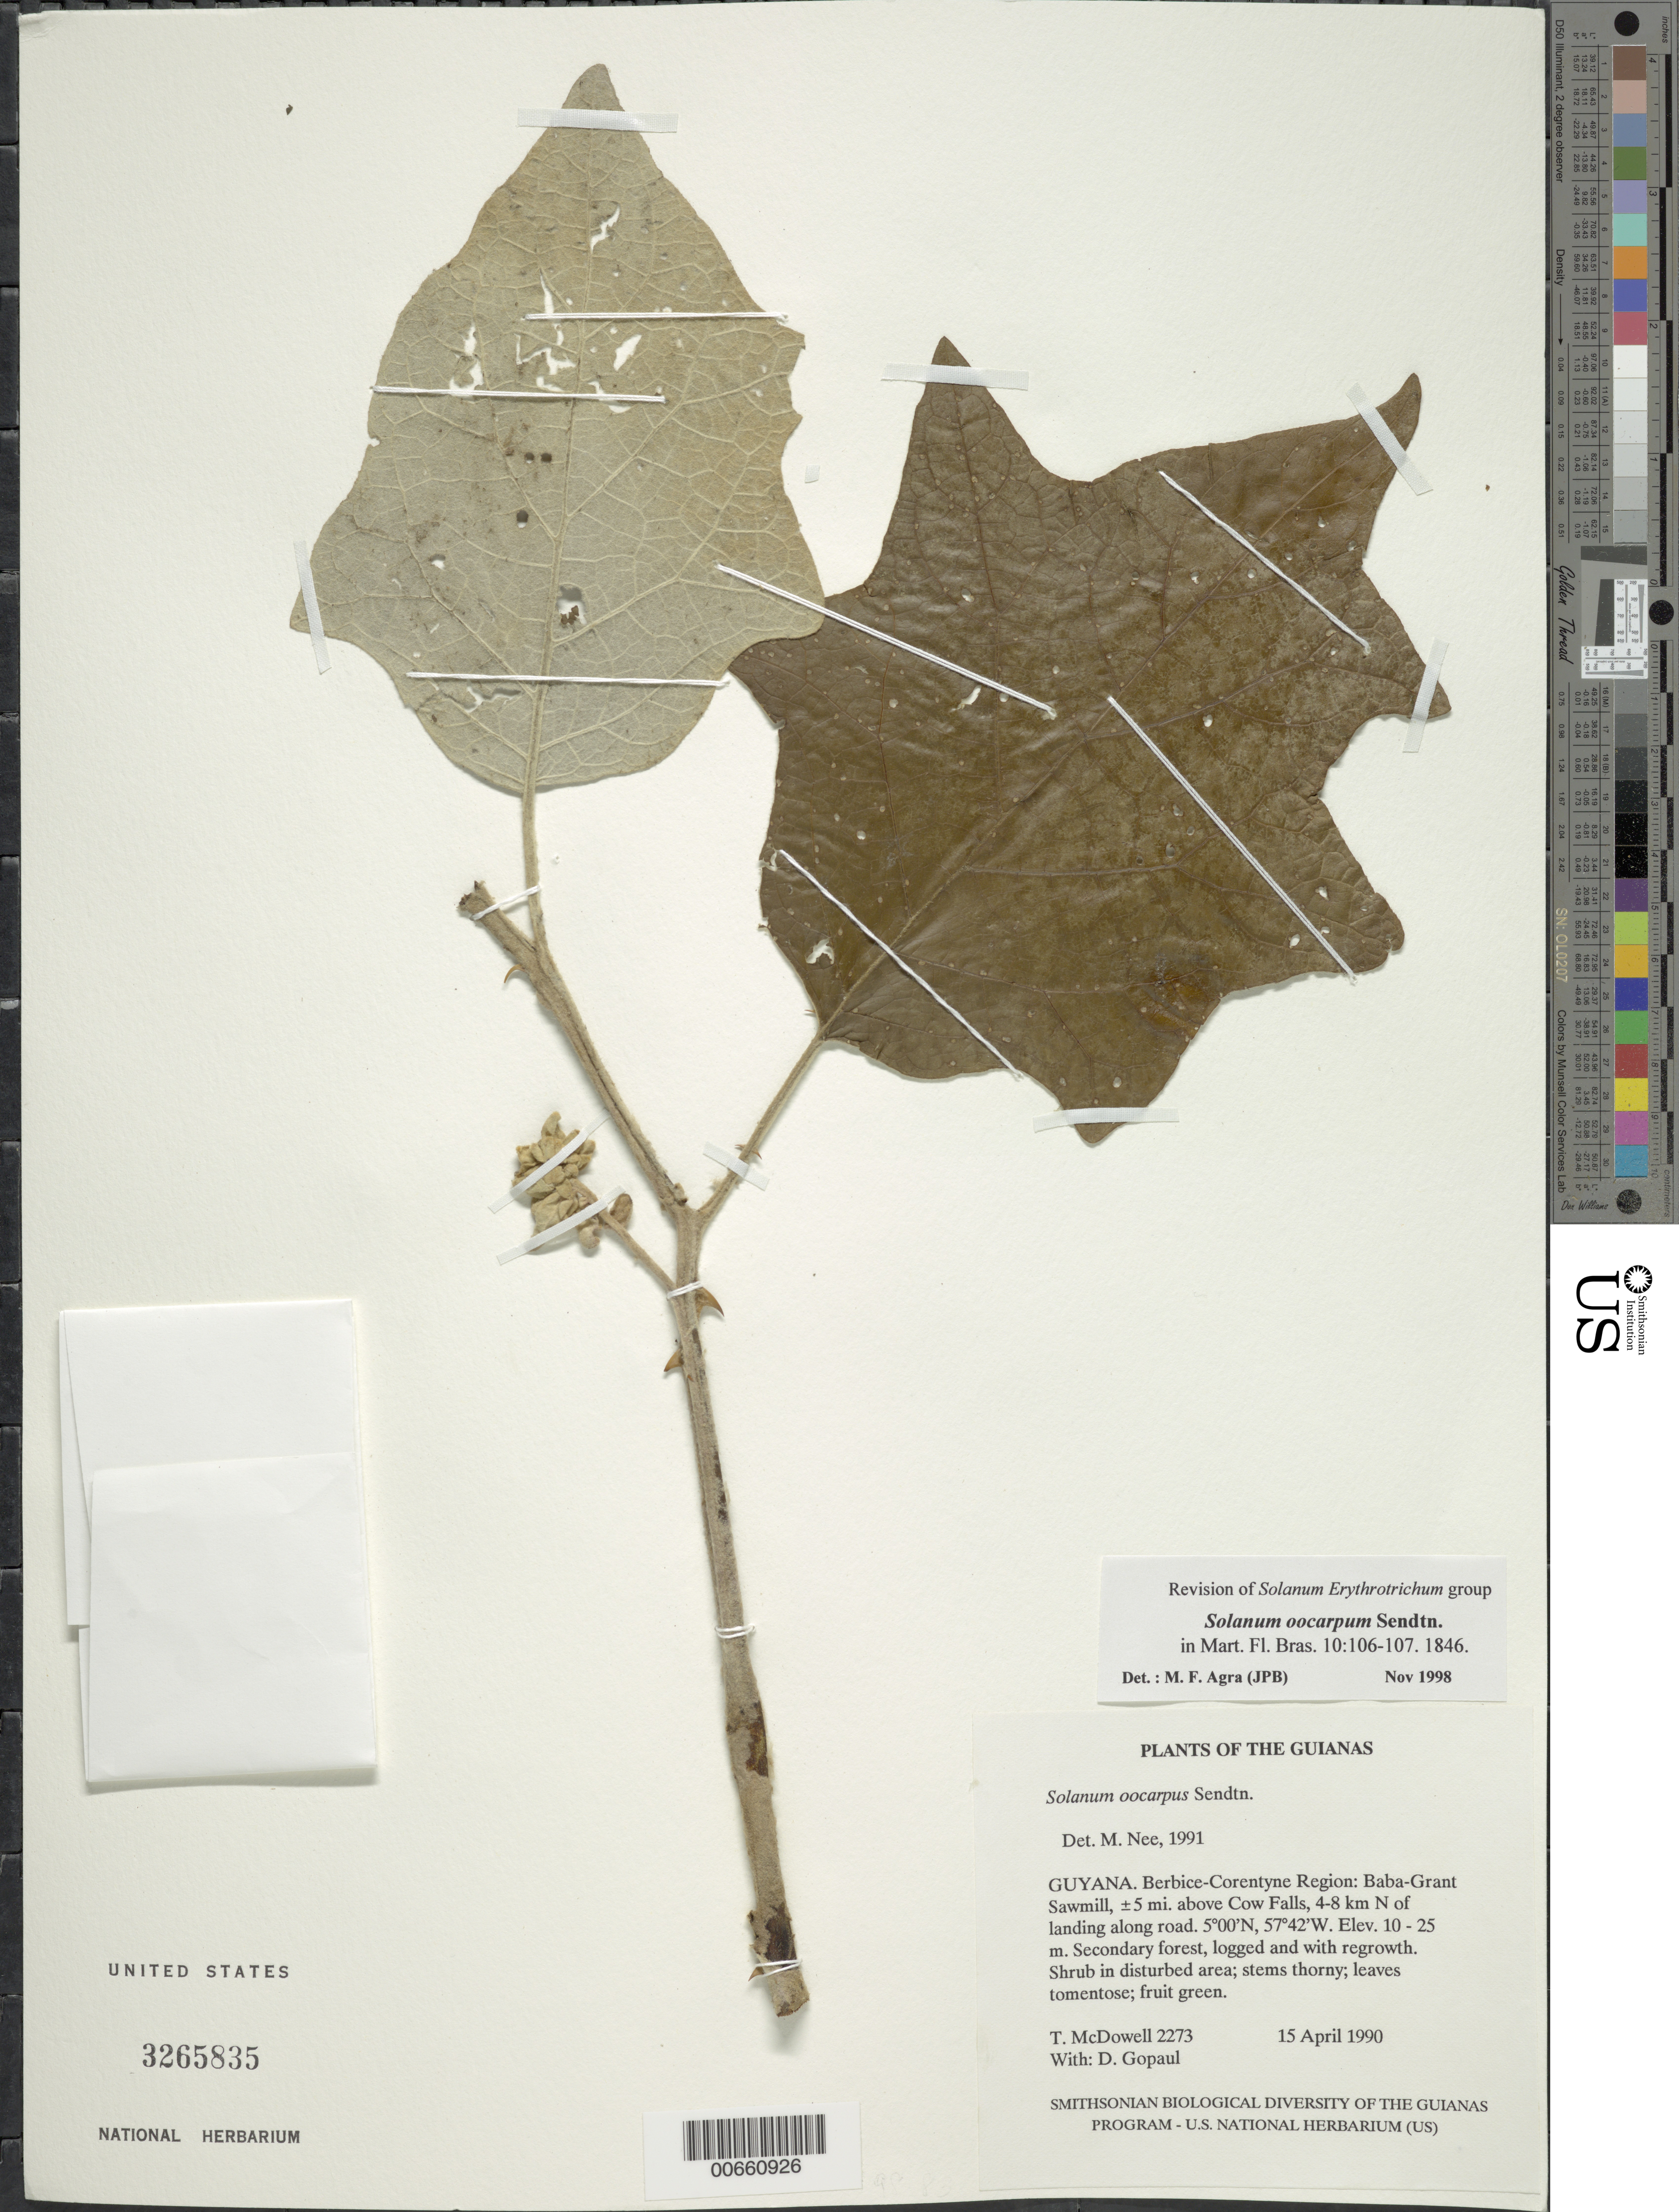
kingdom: Plantae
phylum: Tracheophyta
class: Magnoliopsida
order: Solanales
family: Solanaceae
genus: Solanum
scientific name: Solanum oocarpum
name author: Sendtn.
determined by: Nee, Michael H.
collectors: T. McDowell & D. Gopaul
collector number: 2273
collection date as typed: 4 Apr 1990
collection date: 1990-04-04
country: Guyana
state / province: E. Berbice-Corentyne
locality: Baba-Grant Sawmill, ±5 mi. above Cow Falls, Corentyne River. 4-8 km N of landing along logging road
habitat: Secondary forest, logged and with regrowth. In disturbed area.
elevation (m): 10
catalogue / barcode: US 3265835